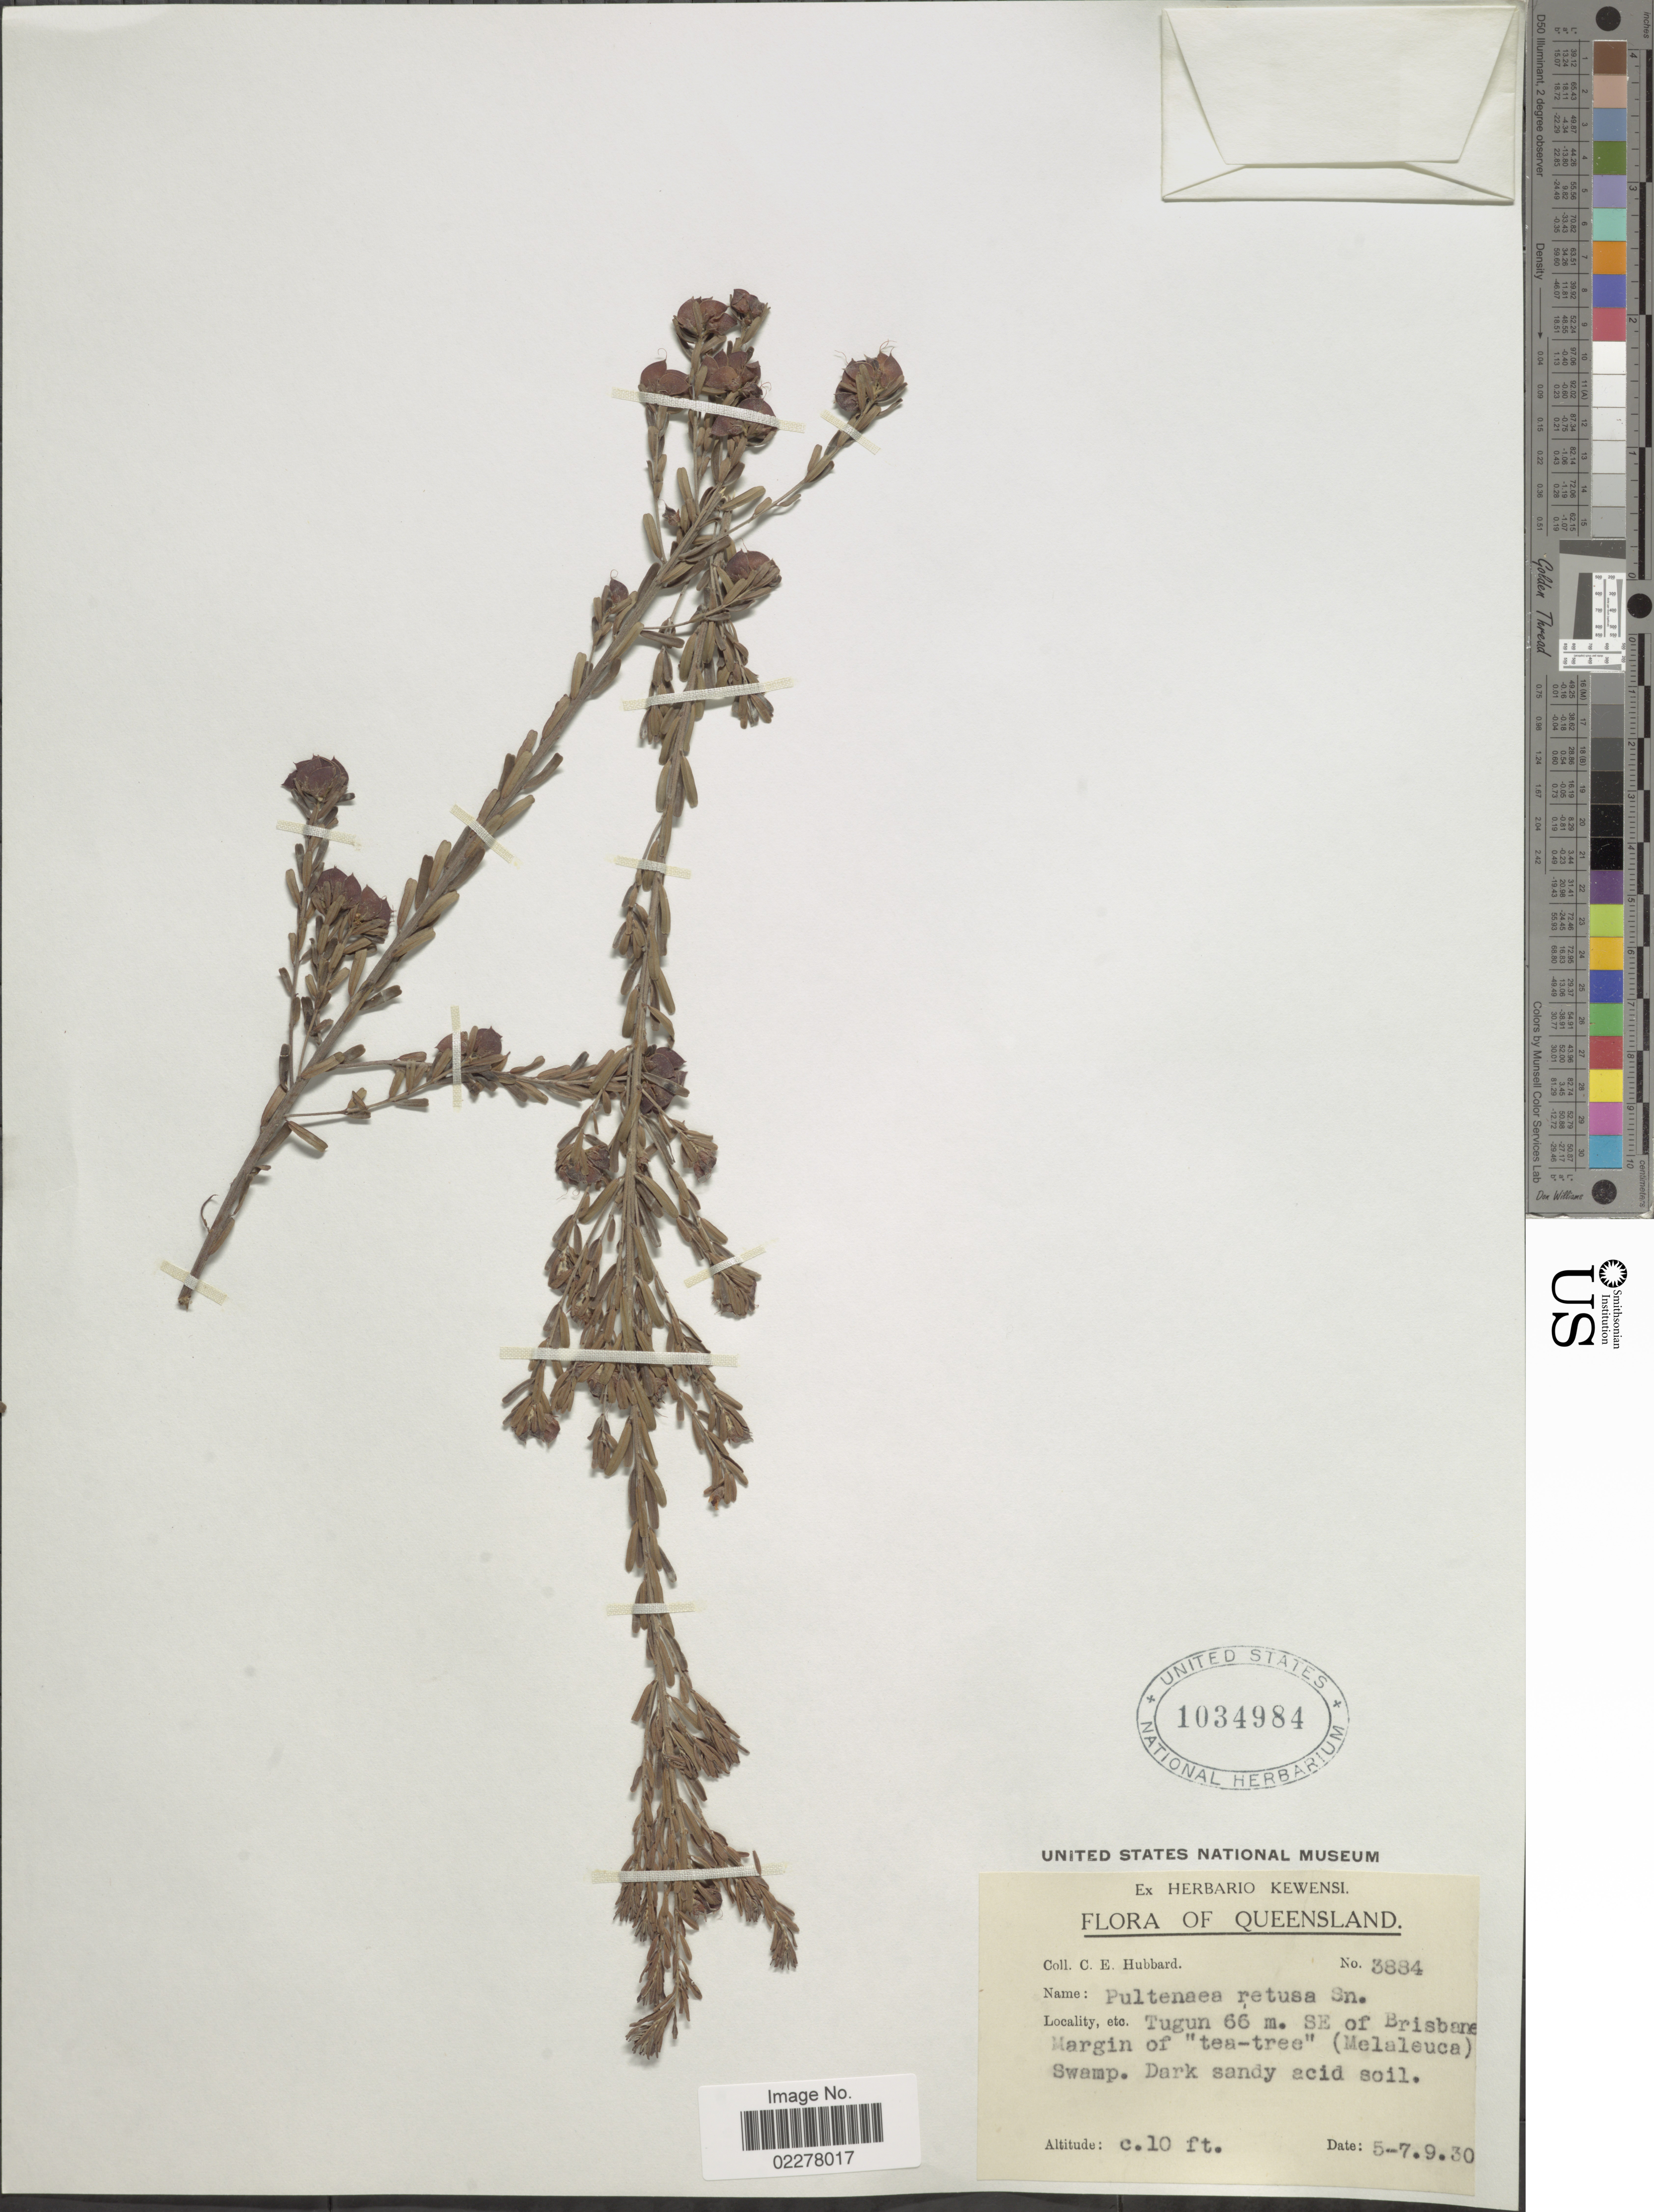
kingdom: Plantae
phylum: Tracheophyta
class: Magnoliopsida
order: Fabales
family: Fabaceae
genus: Pultenaea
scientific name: Pultenaea retusa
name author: Sm.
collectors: C. E. Hubbard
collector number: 3884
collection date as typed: Transcribed d/m/y: 5/7/30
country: Australia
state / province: Queensland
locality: Tugun 66m. SE of Brisbane margim of "tea-tree"(melaleuca) Swamp.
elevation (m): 3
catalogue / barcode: US 1034984